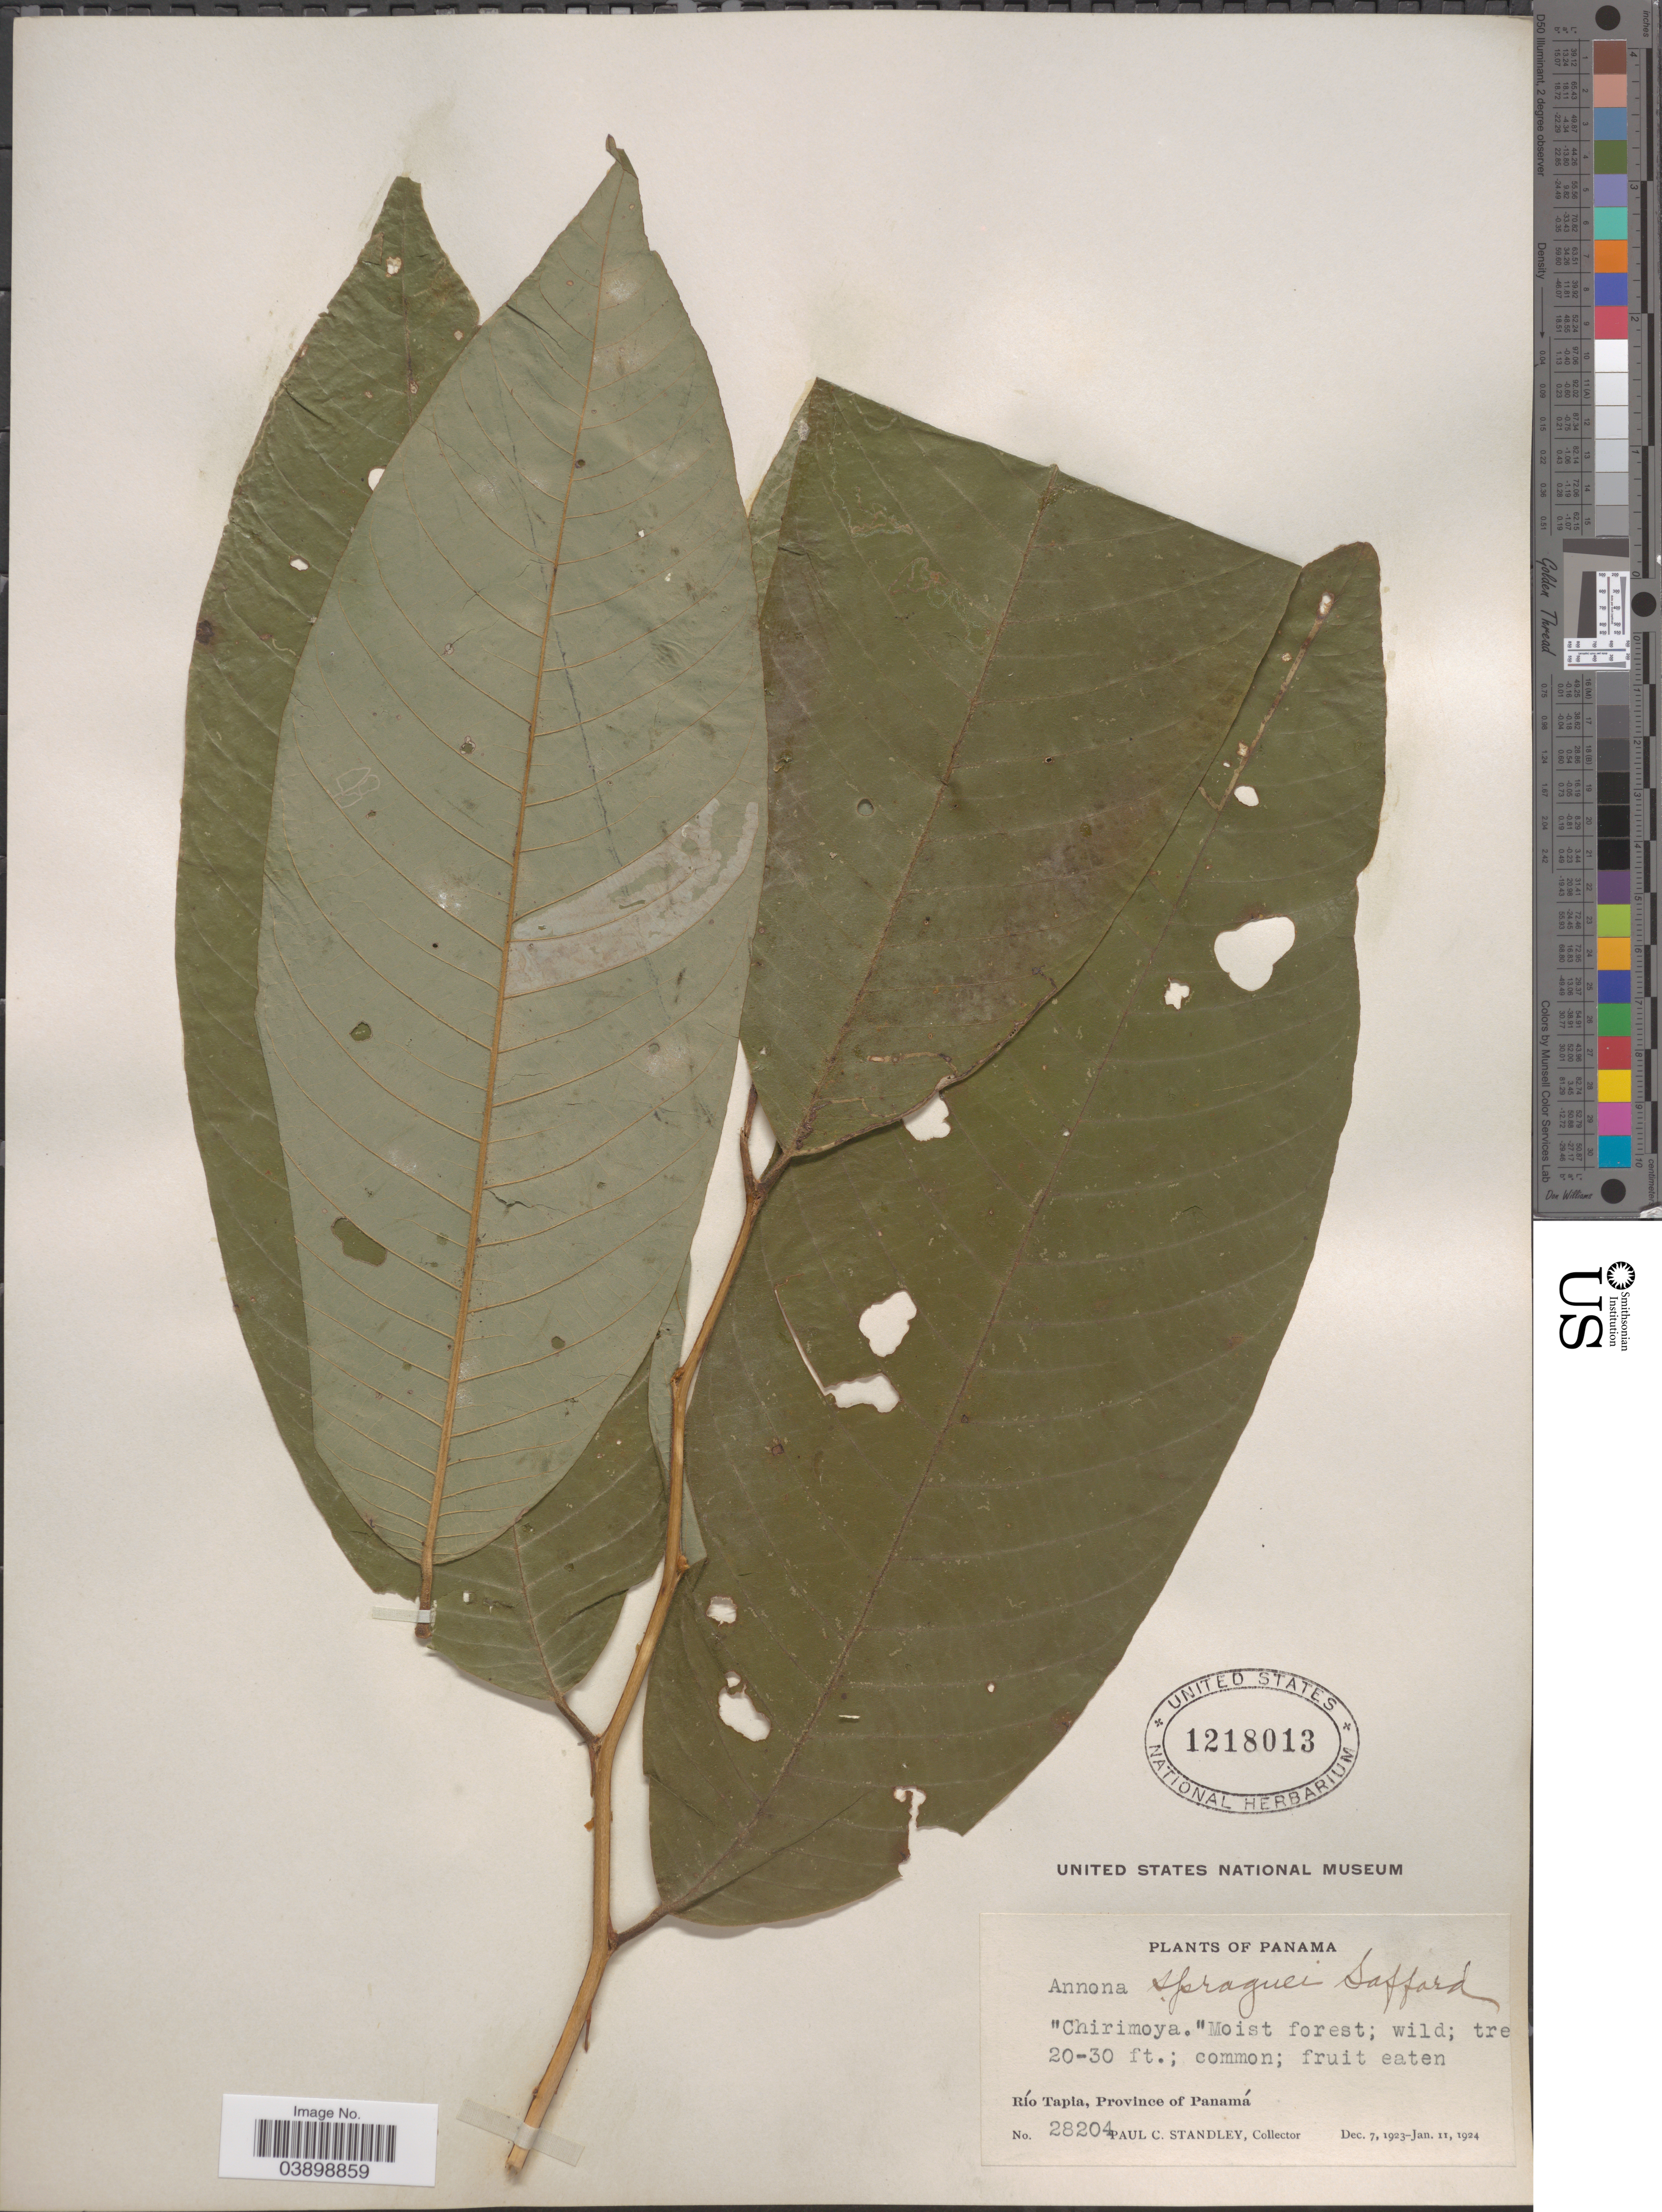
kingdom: Plantae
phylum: Tracheophyta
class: Magnoliopsida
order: Magnoliales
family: Annonaceae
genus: Annona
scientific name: Annona spraguei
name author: Saff.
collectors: P. C. Standley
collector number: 28204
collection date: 1923-12-07/1924-01-11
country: Panama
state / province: Panamá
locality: Río Tapia.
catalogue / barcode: US 1218013